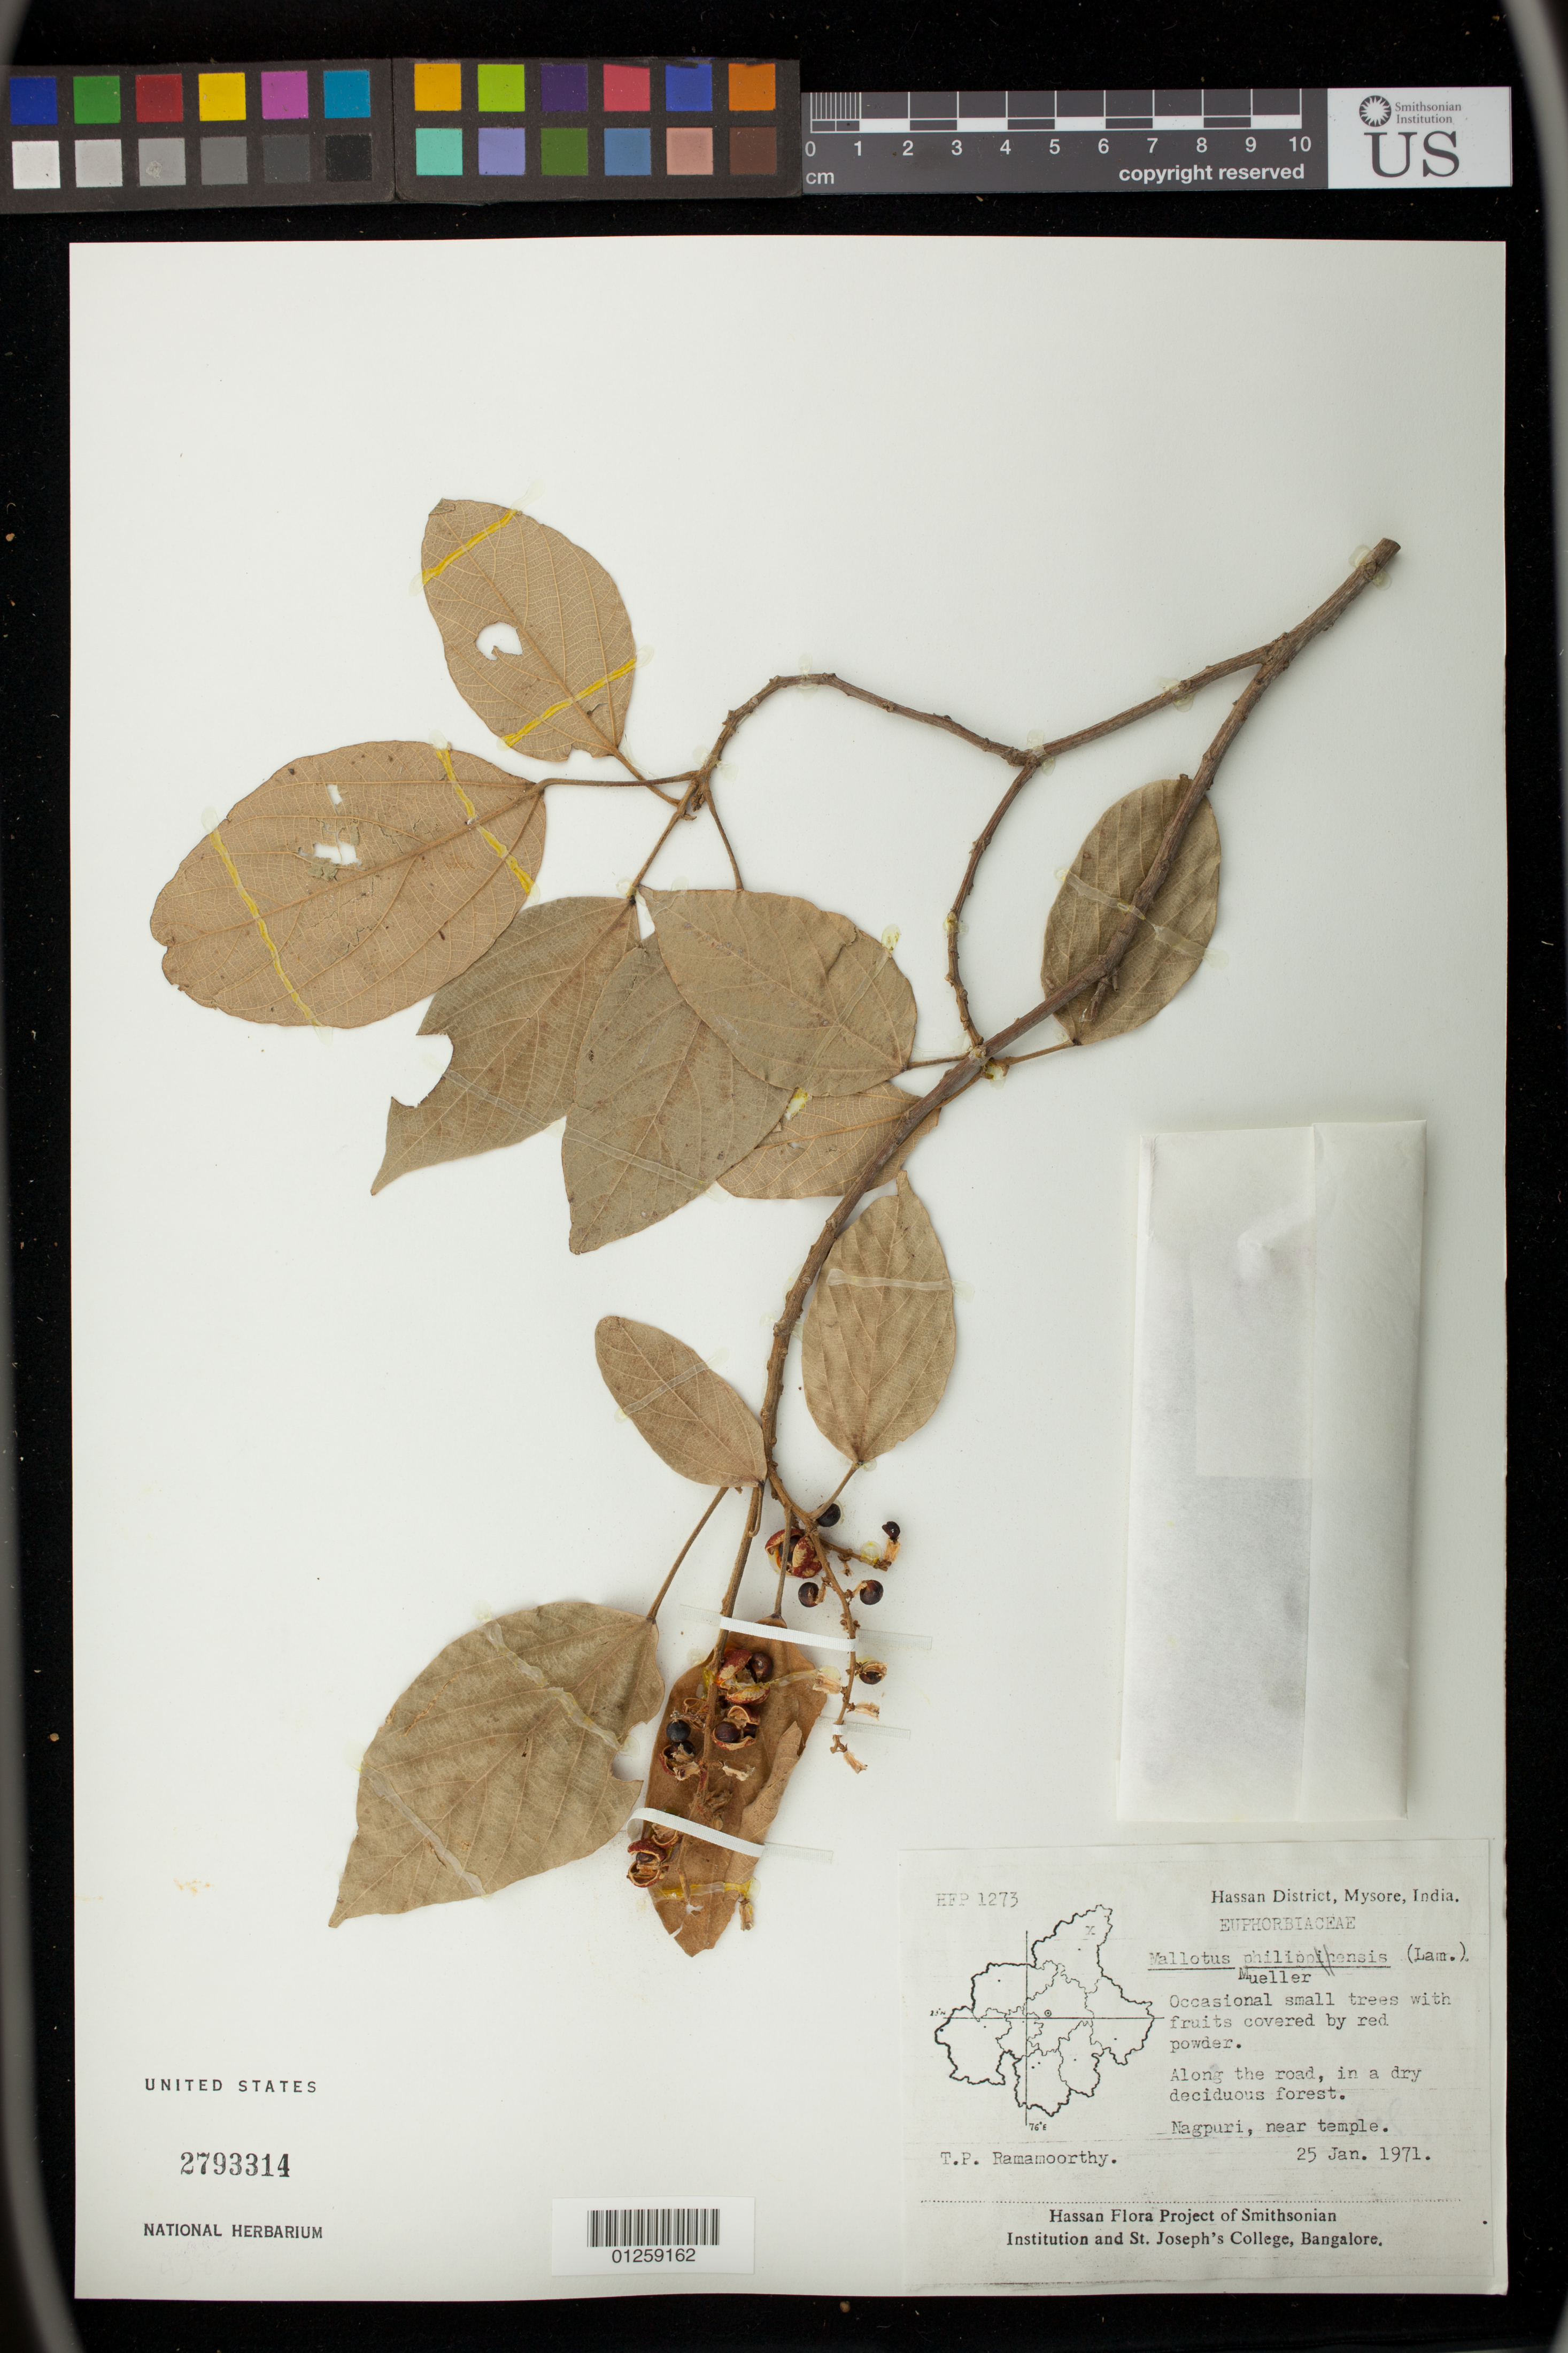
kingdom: Plantae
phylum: Tracheophyta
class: Magnoliopsida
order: Malpighiales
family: Euphorbiaceae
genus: Mallotus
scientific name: Mallotus philippensis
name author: (Lam.) Müll. Arg.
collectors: T. P. Ramamoorthy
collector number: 1273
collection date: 1971-01-25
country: India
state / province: Karnataka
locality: Hassan District, Mysore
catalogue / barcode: US 2793314